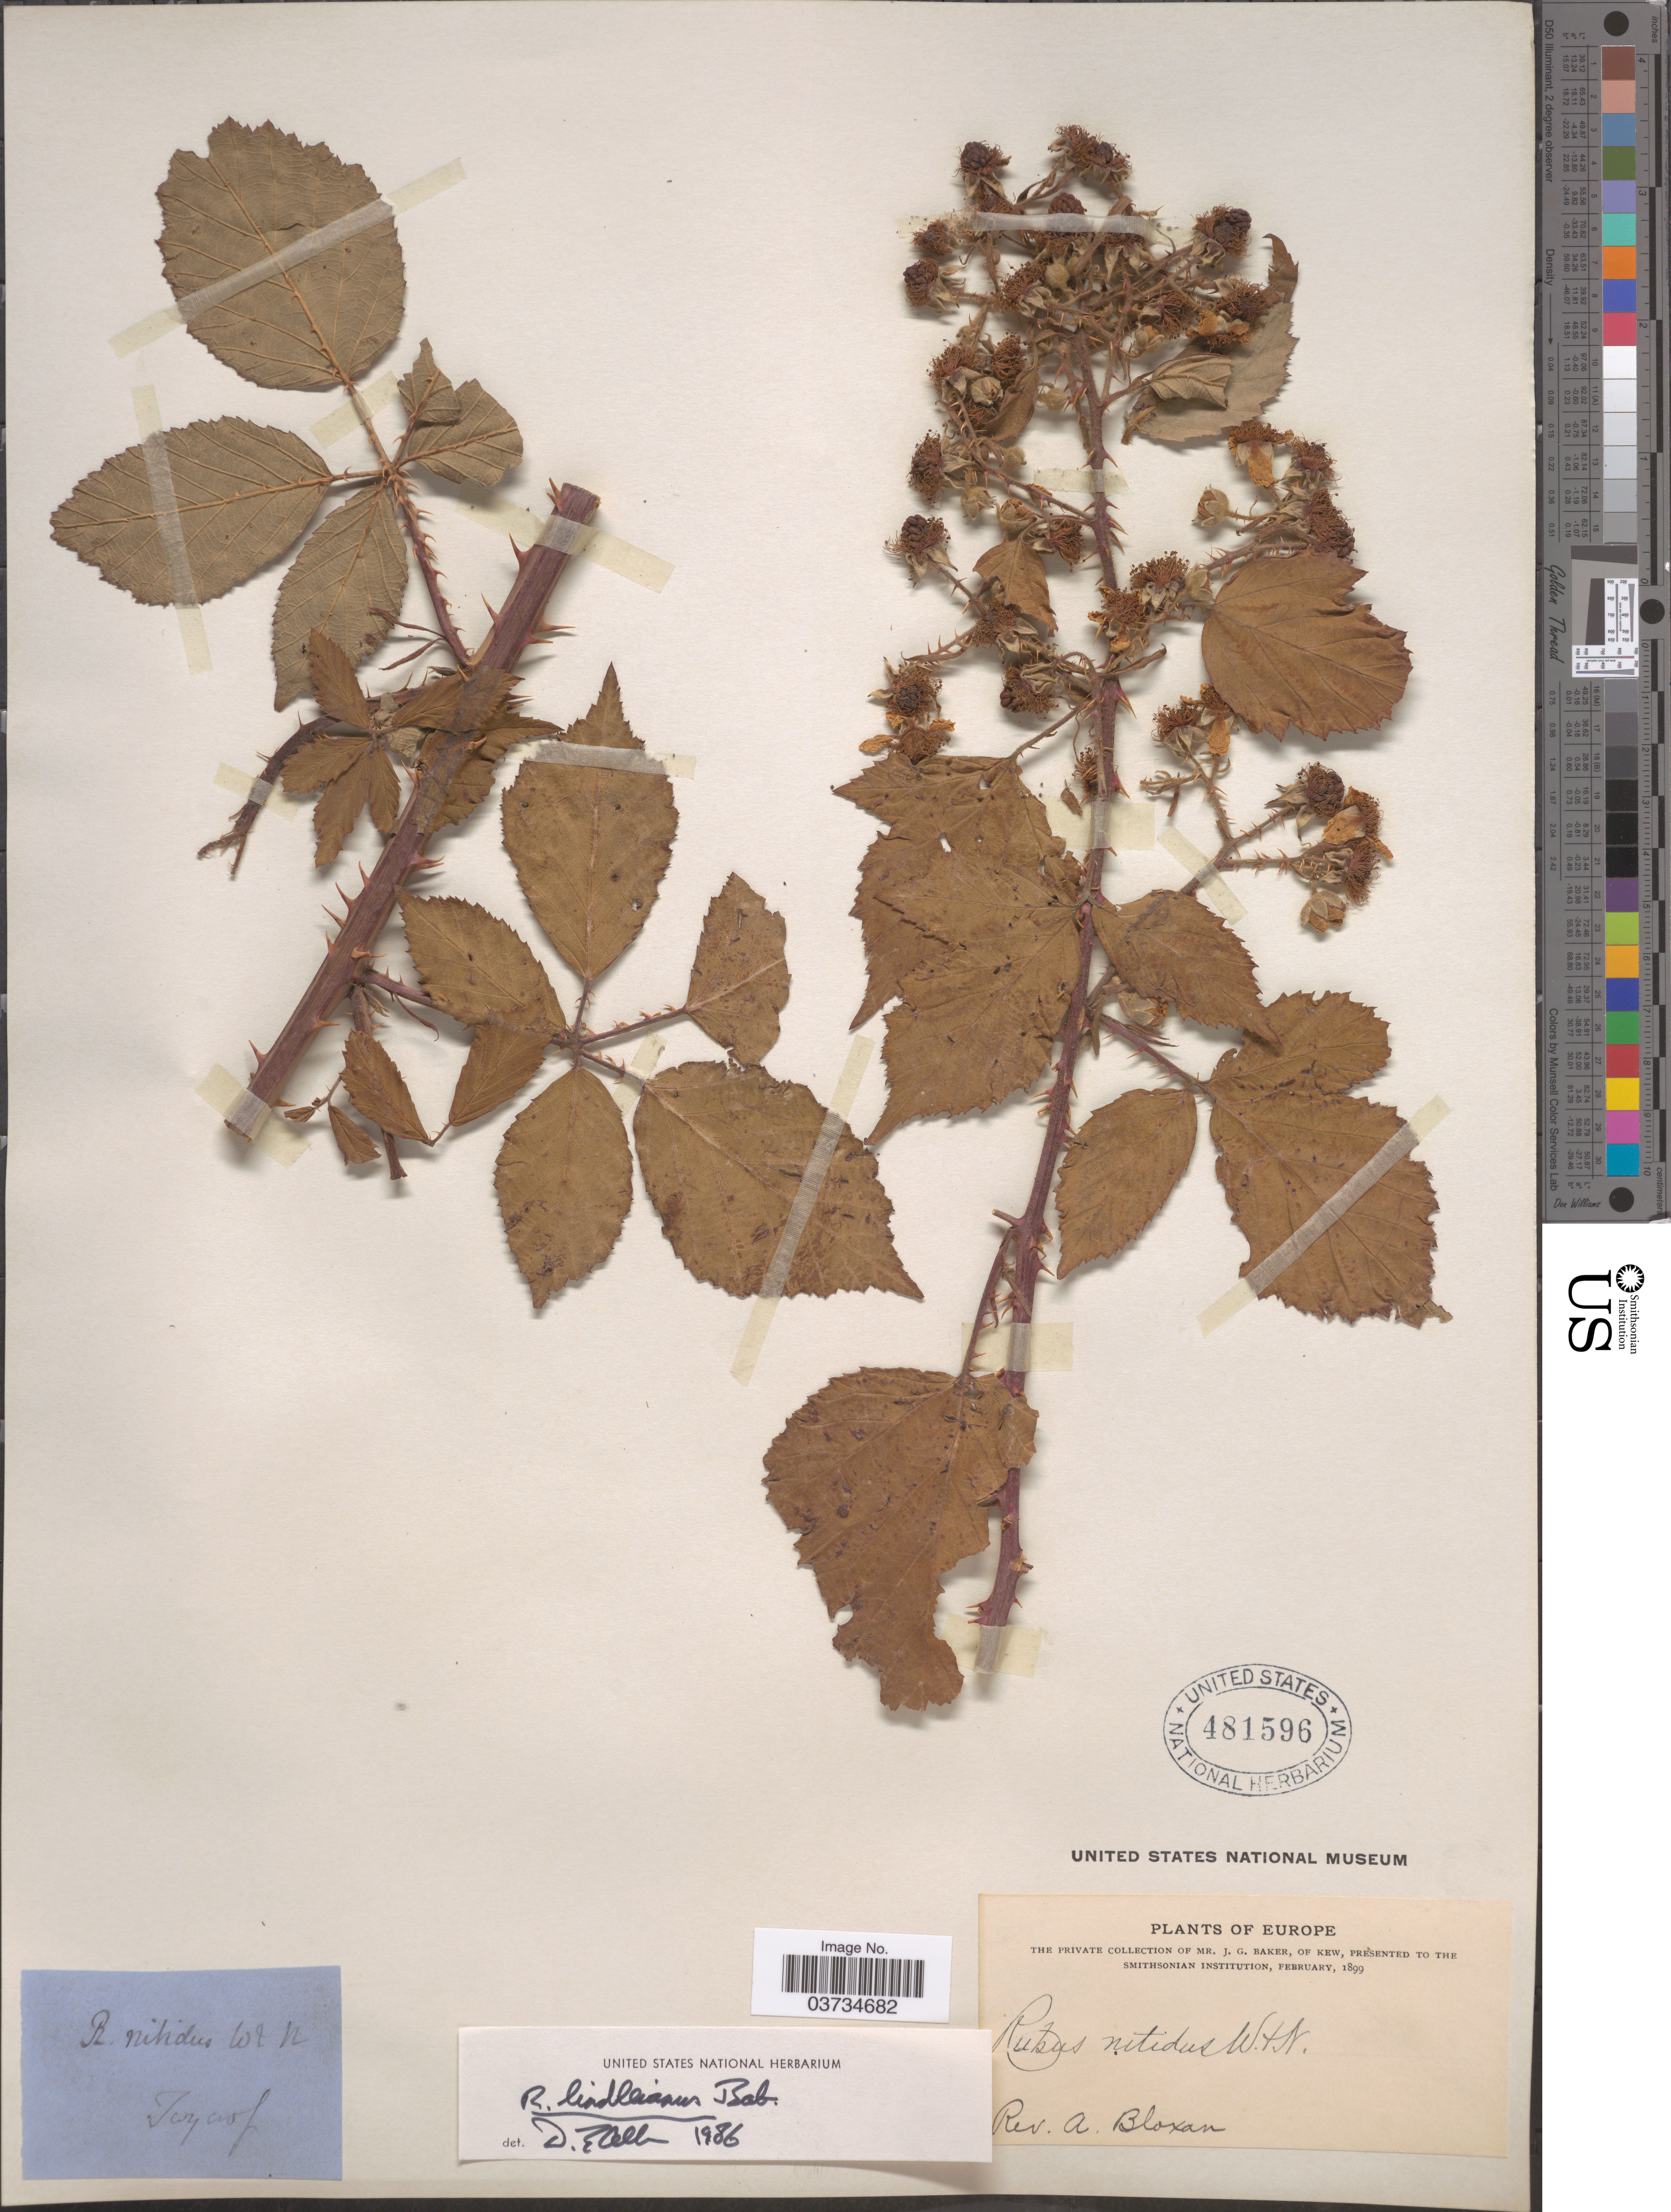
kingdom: Plantae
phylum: Tracheophyta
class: Magnoliopsida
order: Rosales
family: Rosaceae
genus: Rubus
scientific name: Rubus lindleyanus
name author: Lees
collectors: A. Bloxam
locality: Europe. Taycross [interpreted].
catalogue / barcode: US 481596